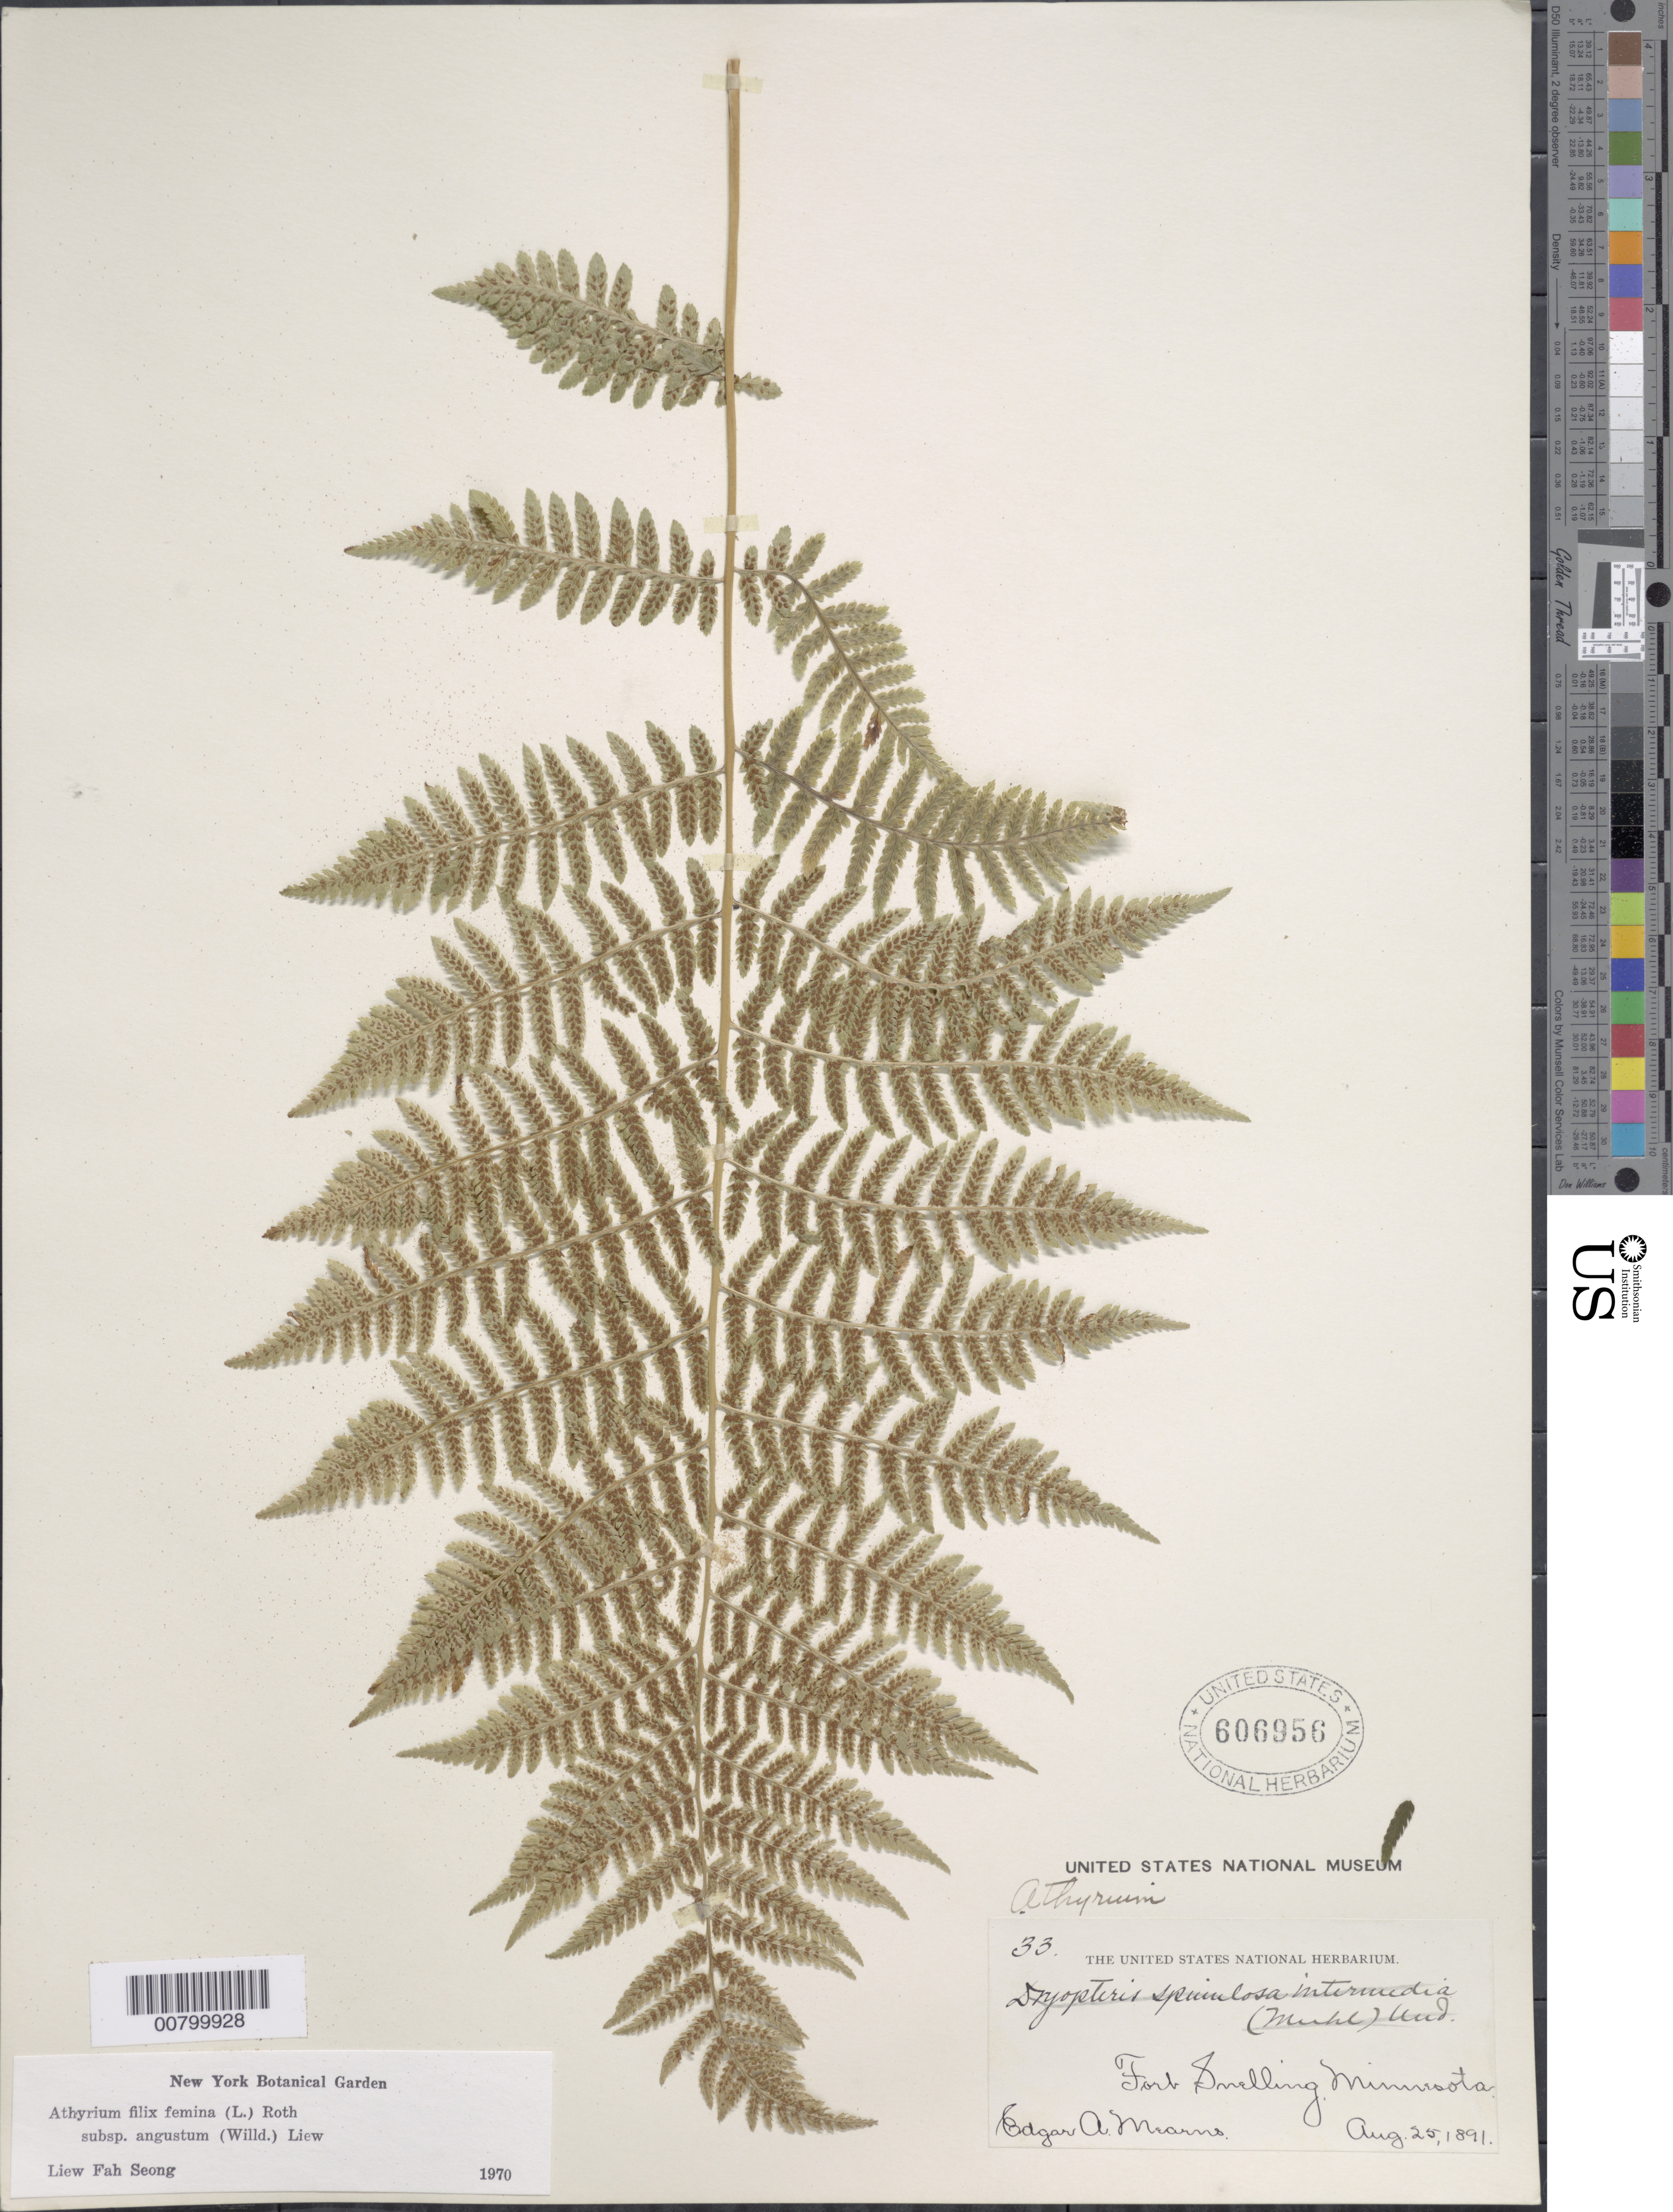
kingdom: Plantae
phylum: Tracheophyta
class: Polypodiopsida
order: Polypodiales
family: Athyriaceae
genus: Athyrium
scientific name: Athyrium filix-femina subsp. angustatum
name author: (Willd.) R.T. Clausen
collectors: E. A. Mearns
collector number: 33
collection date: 1981-08-25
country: United States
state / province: Minnesota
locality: Fort Snelling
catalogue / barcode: US 606956